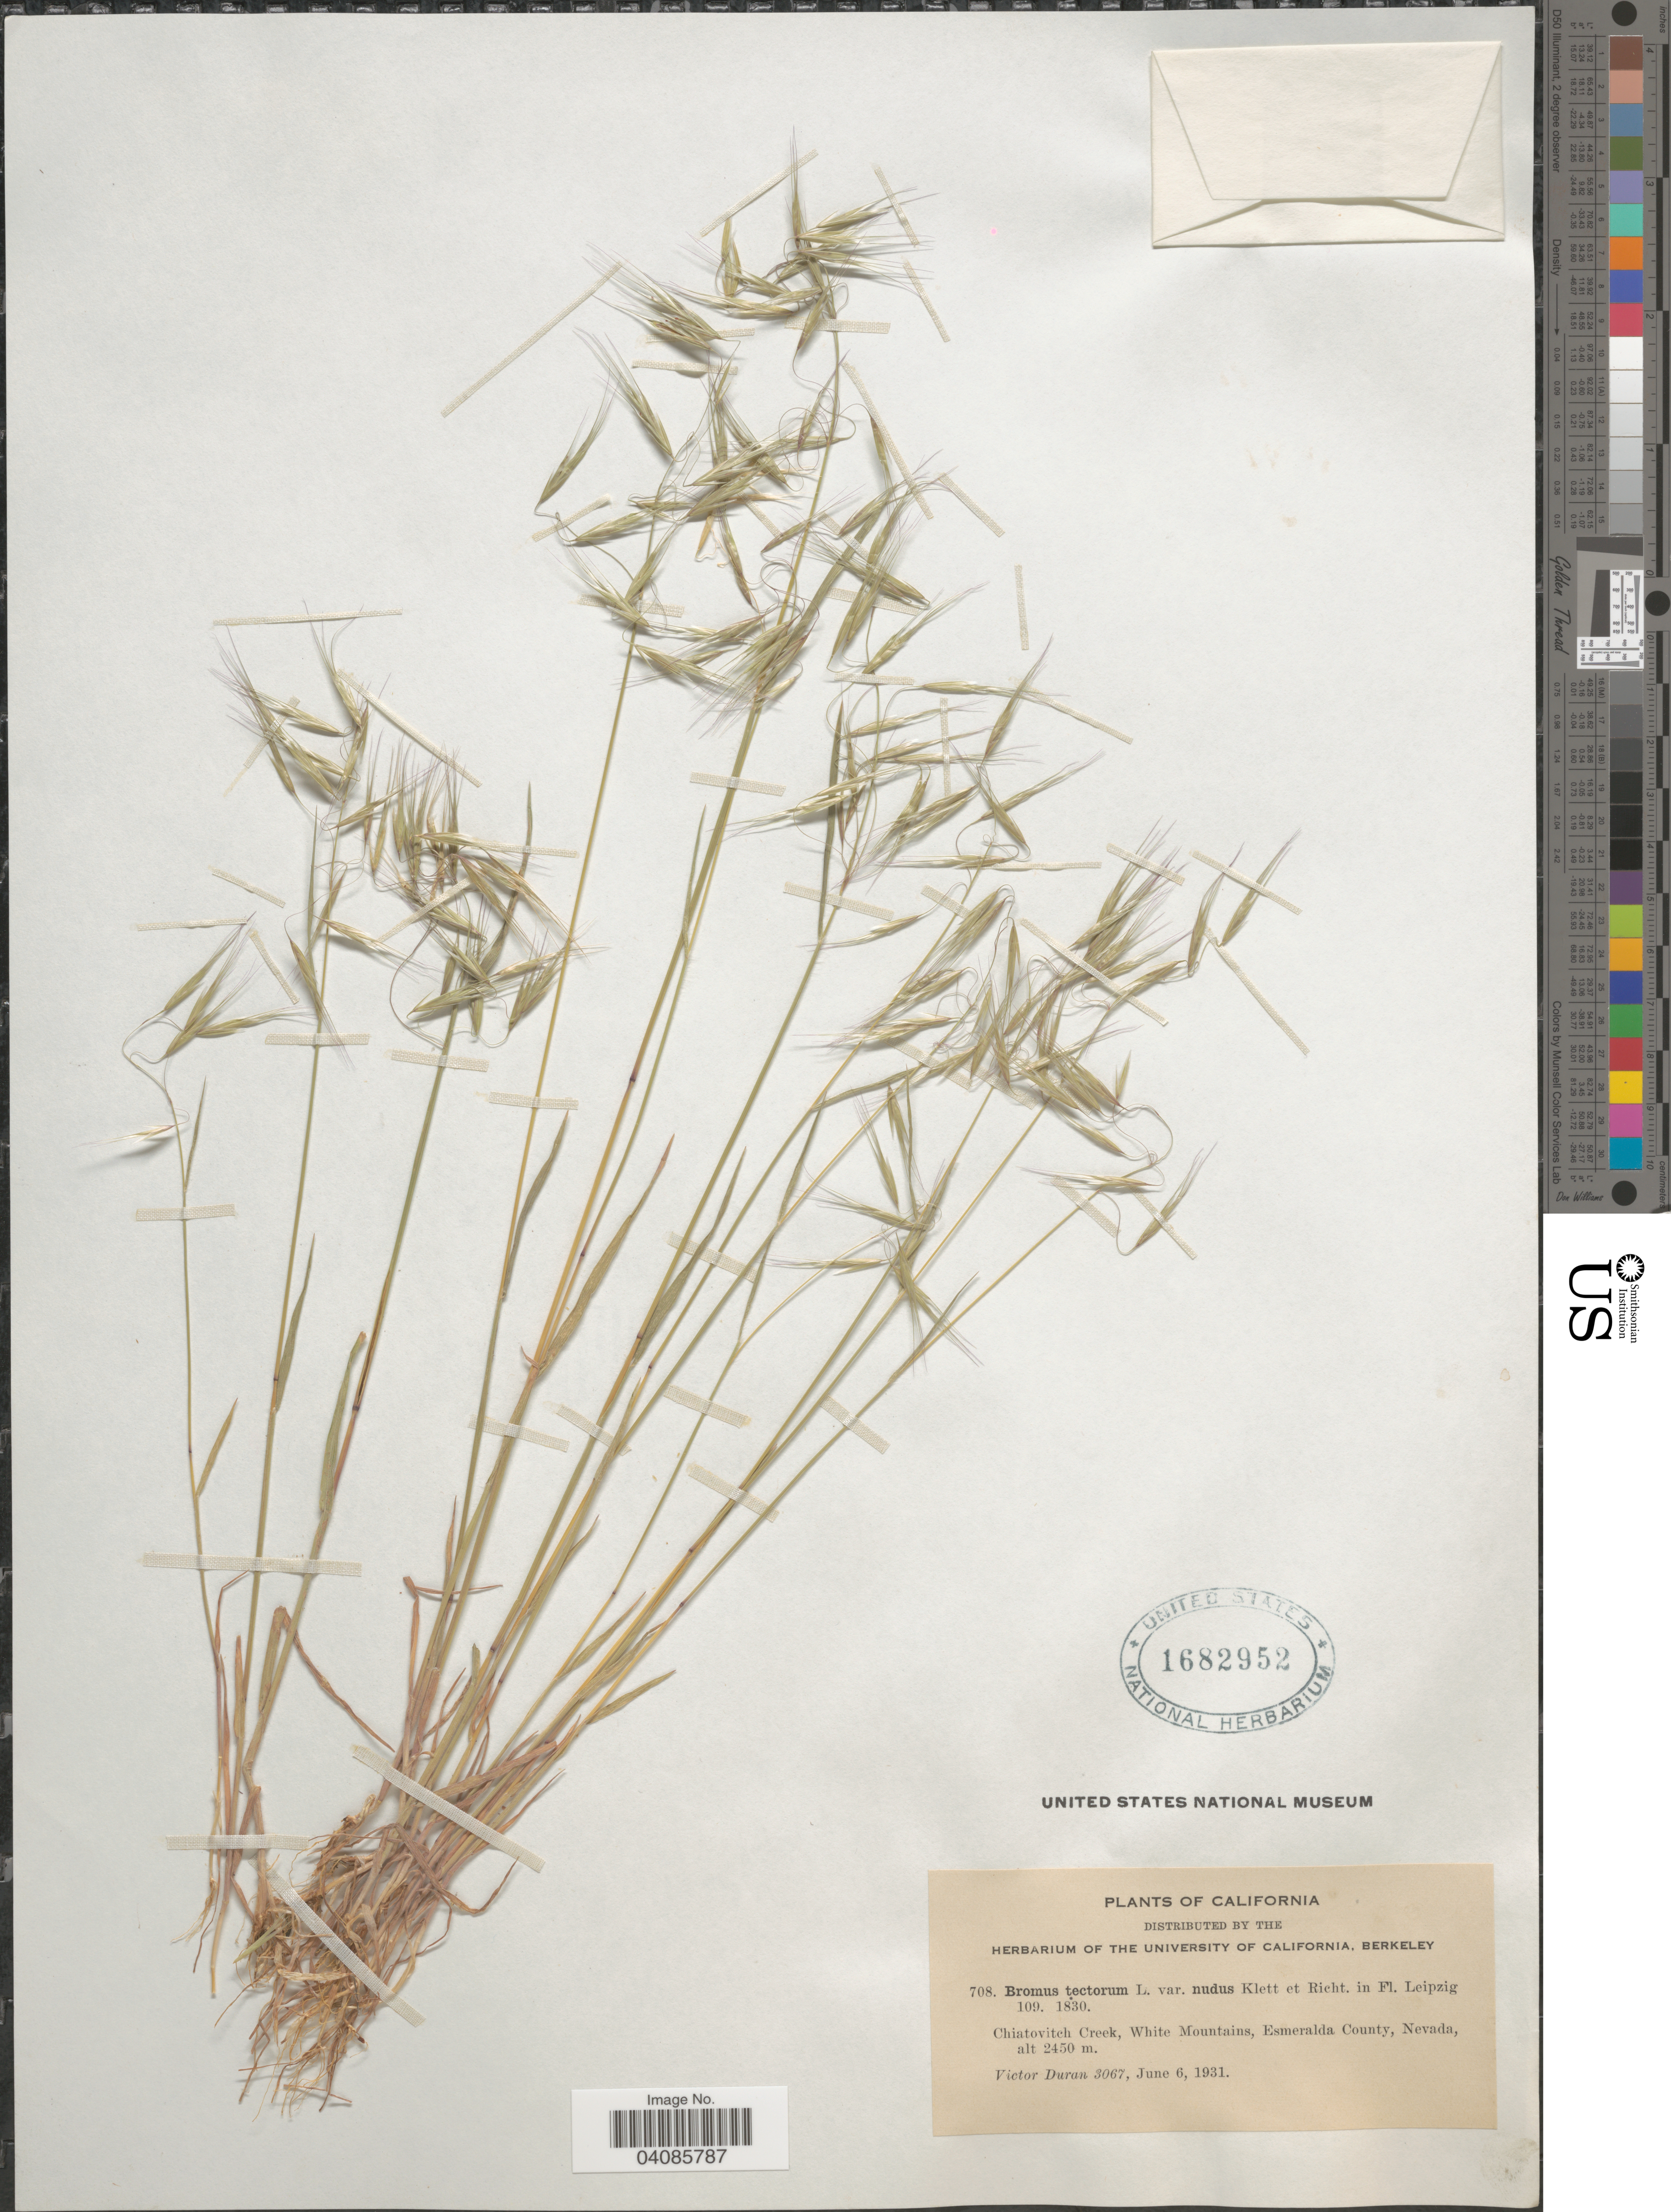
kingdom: Plantae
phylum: Tracheophyta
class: Liliopsida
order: Poales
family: Poaceae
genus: Bromus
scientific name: Bromus tectorum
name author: L.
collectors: V. Duran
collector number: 3067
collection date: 1931-06-06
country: United States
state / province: Nevada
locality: Chiatovitch Creek, White Mountains, Esmeralda County.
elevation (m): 2450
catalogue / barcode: US 1682952